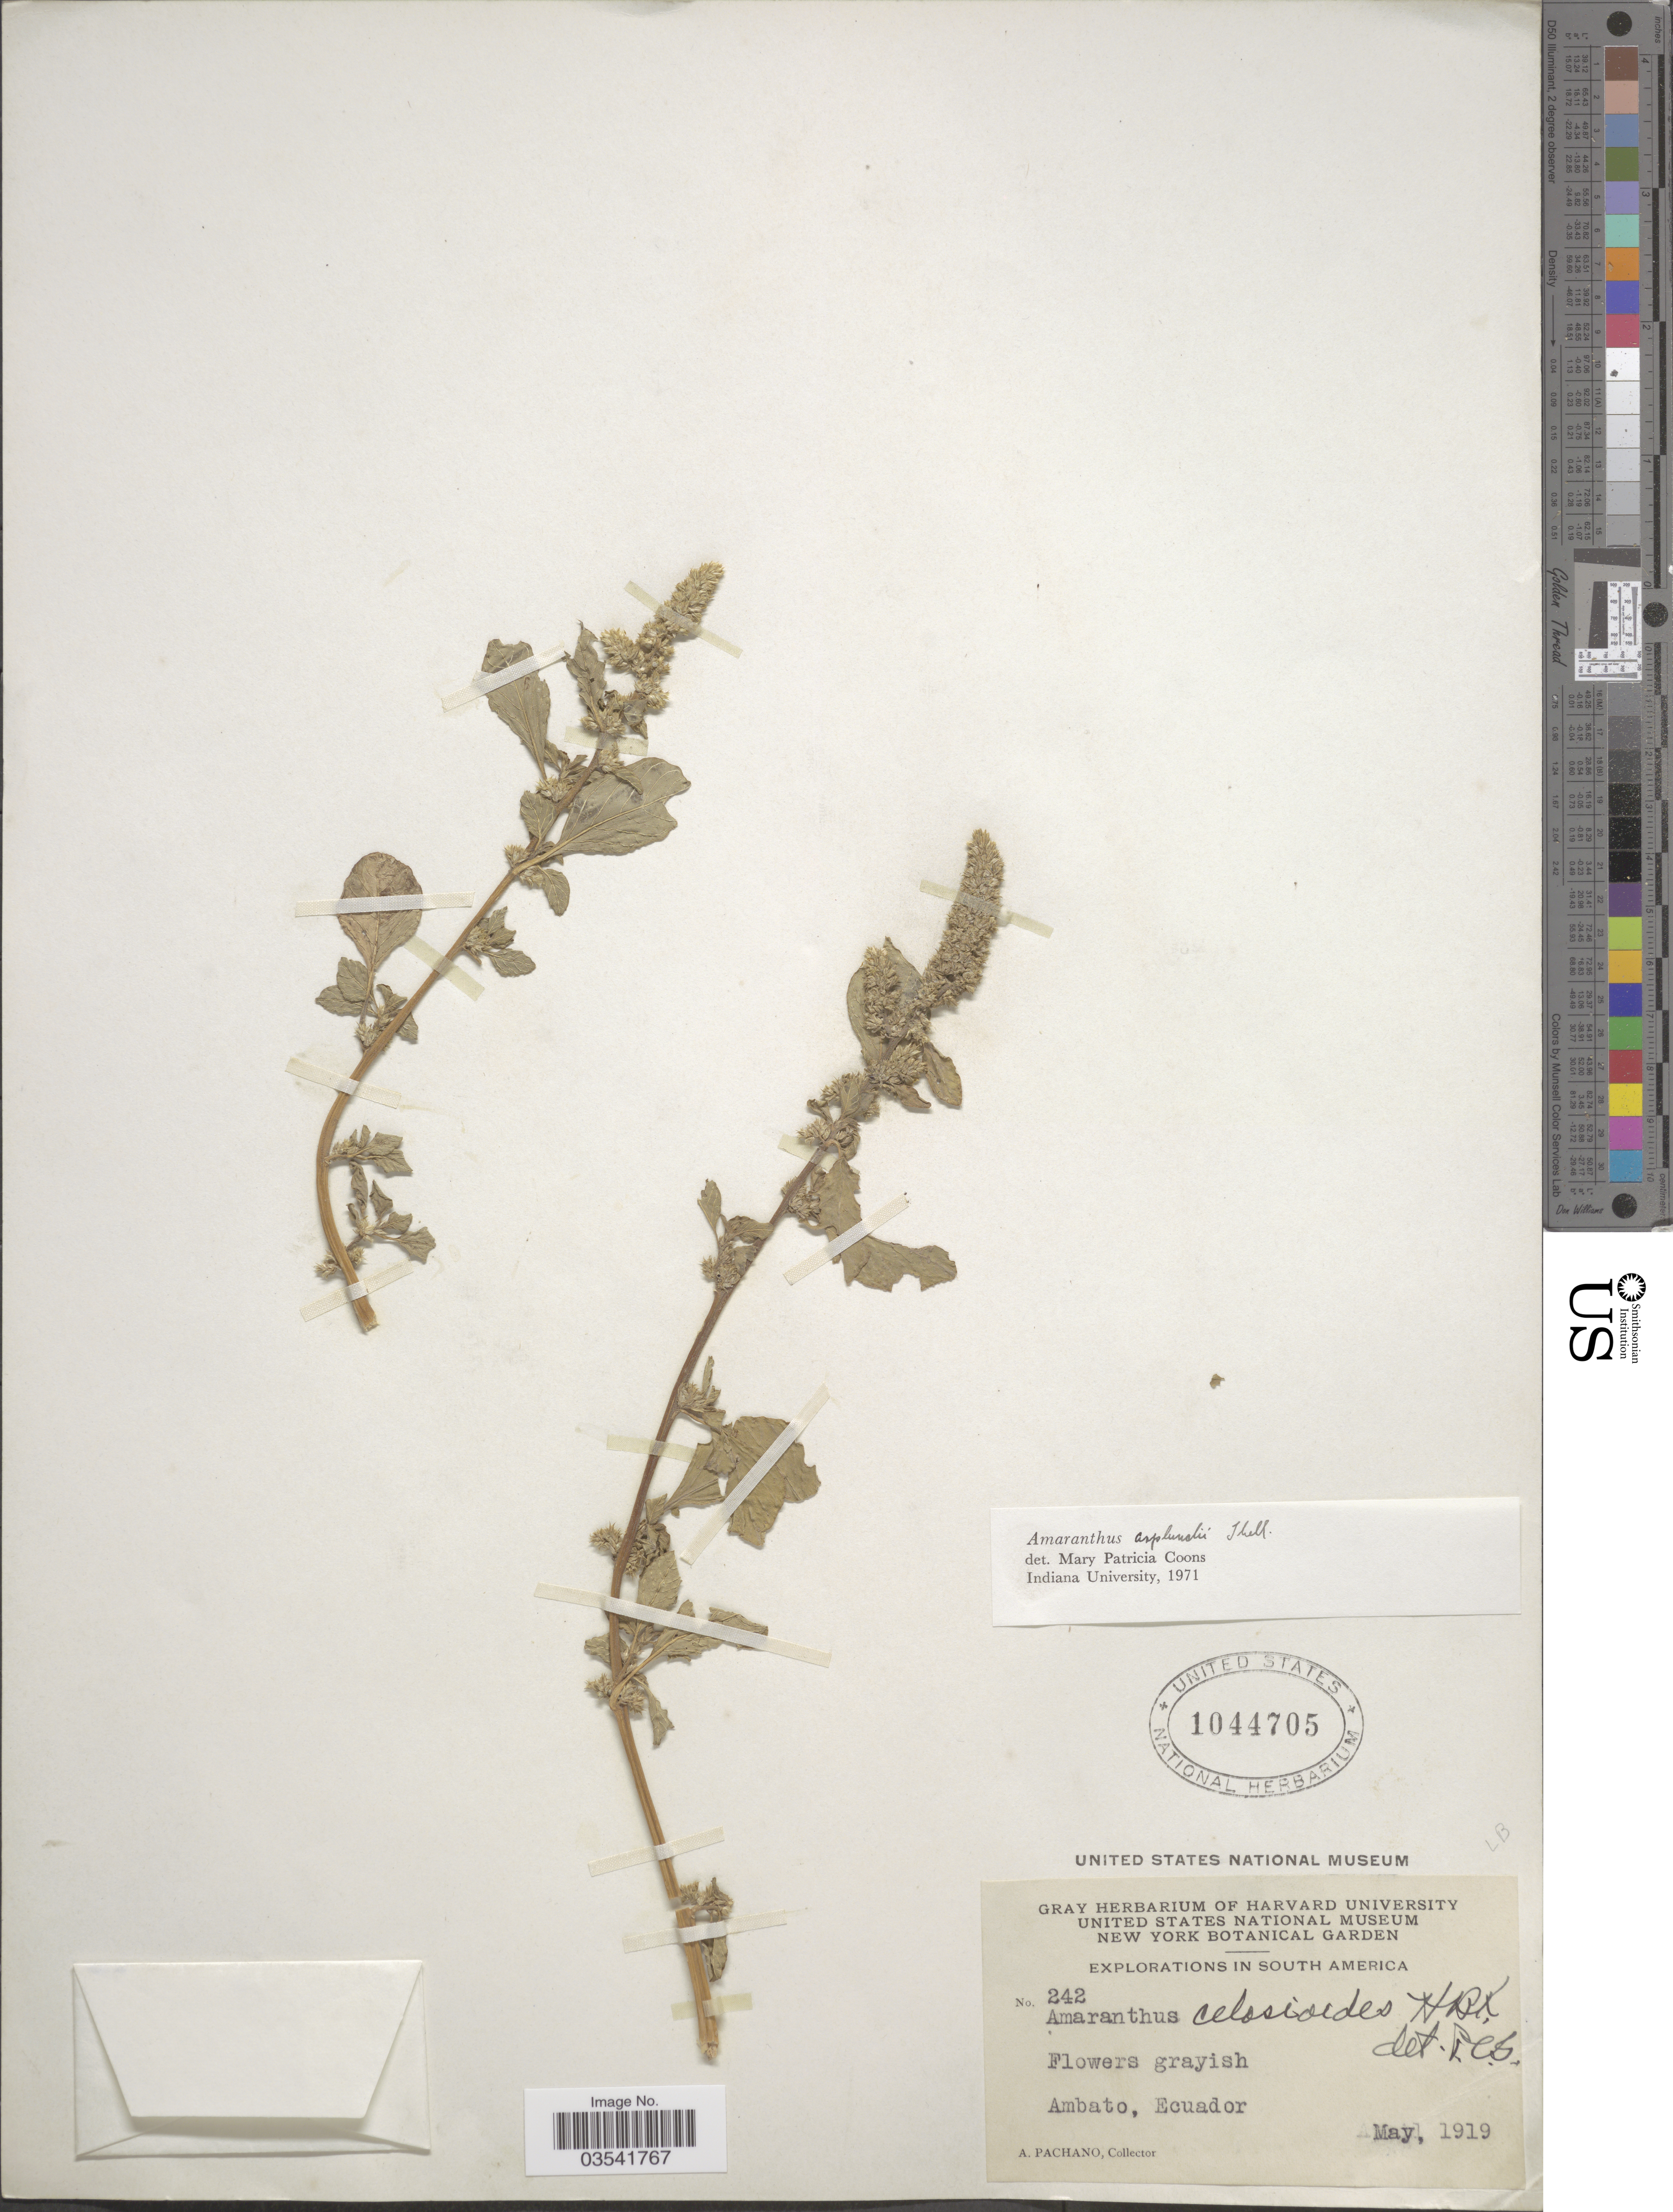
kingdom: Plantae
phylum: Tracheophyta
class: Magnoliopsida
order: Caryophyllales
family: Amaranthaceae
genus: Amaranthus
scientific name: Amaranthus asplundii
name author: Thell.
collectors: A. Pachano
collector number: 242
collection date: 1919-05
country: Ecuador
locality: Ambato.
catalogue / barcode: US 1044705